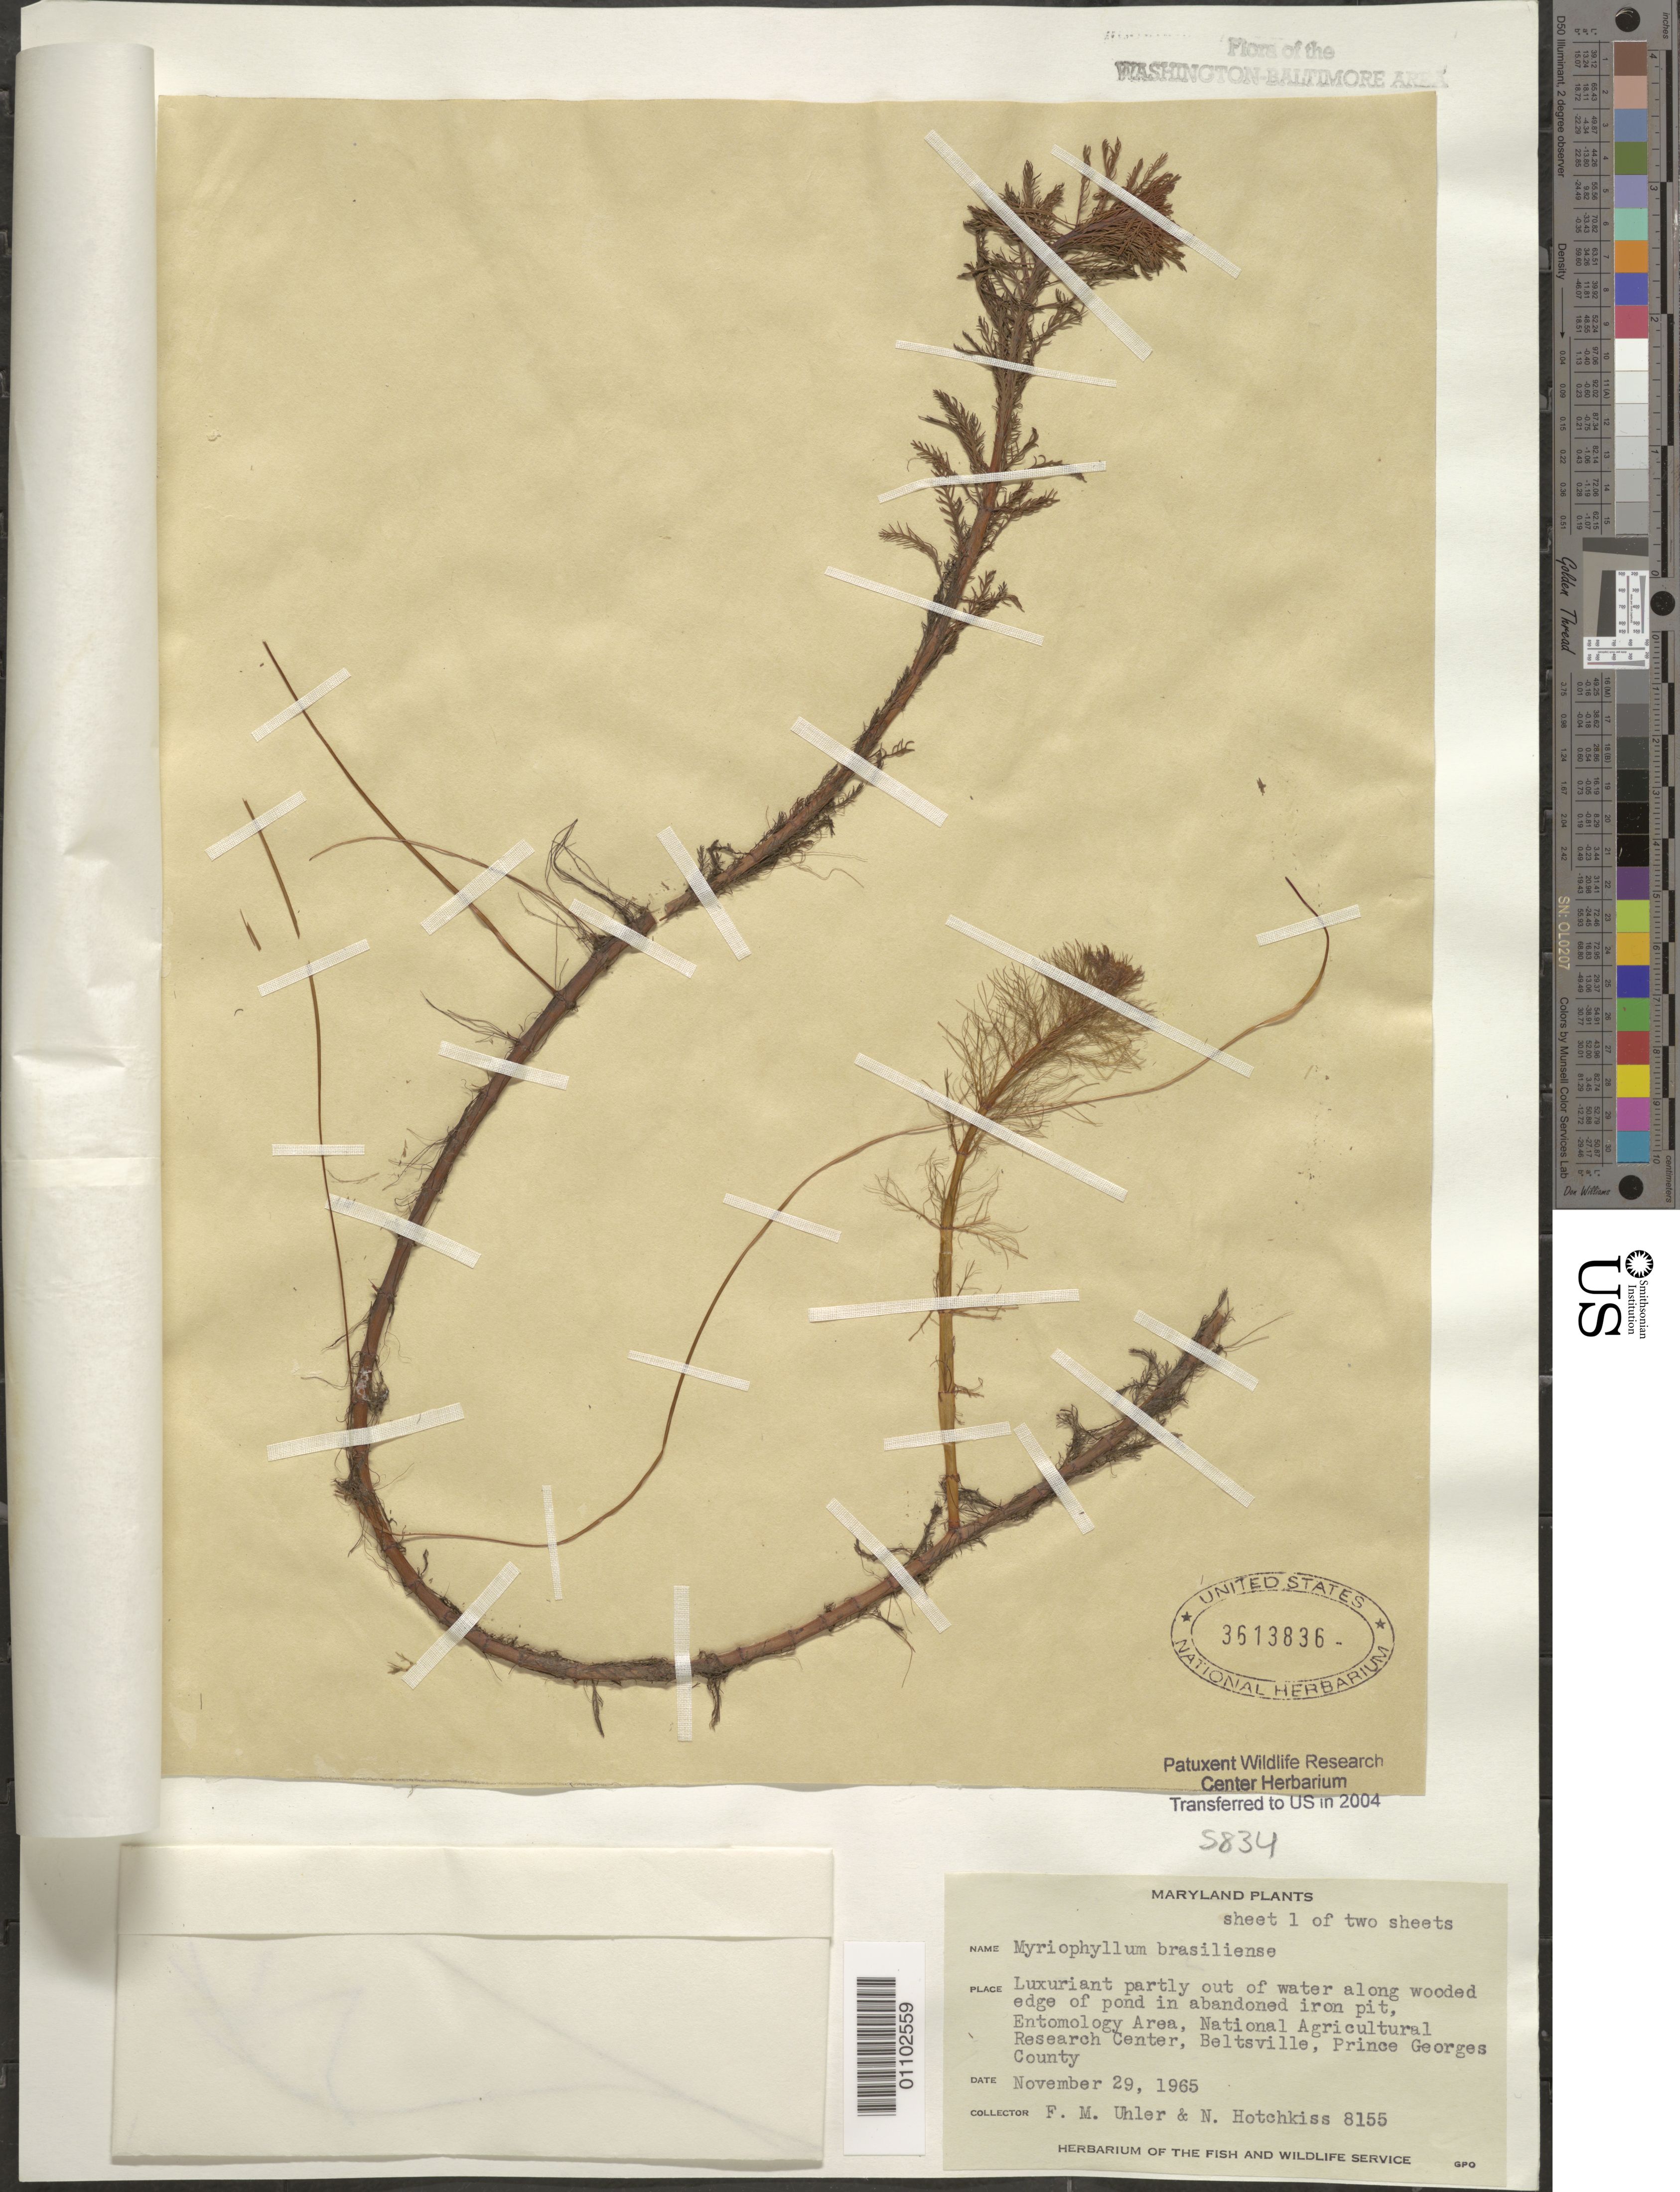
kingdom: Plantae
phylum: Tracheophyta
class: Magnoliopsida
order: Saxifragales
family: Haloragaceae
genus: Myriophyllum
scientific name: Myriophyllum brasiliense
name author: Cambess.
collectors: F. M. Uhler & N. Hotchkiss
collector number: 8155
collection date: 1965-11-29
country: United States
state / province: Maryland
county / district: Prince George's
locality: Entomology Area, National Agricultural Research Center, Beltsville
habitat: Luxuriant partly out of water along wooded edge of pond in abandoned iron pit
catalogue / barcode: US 3613836